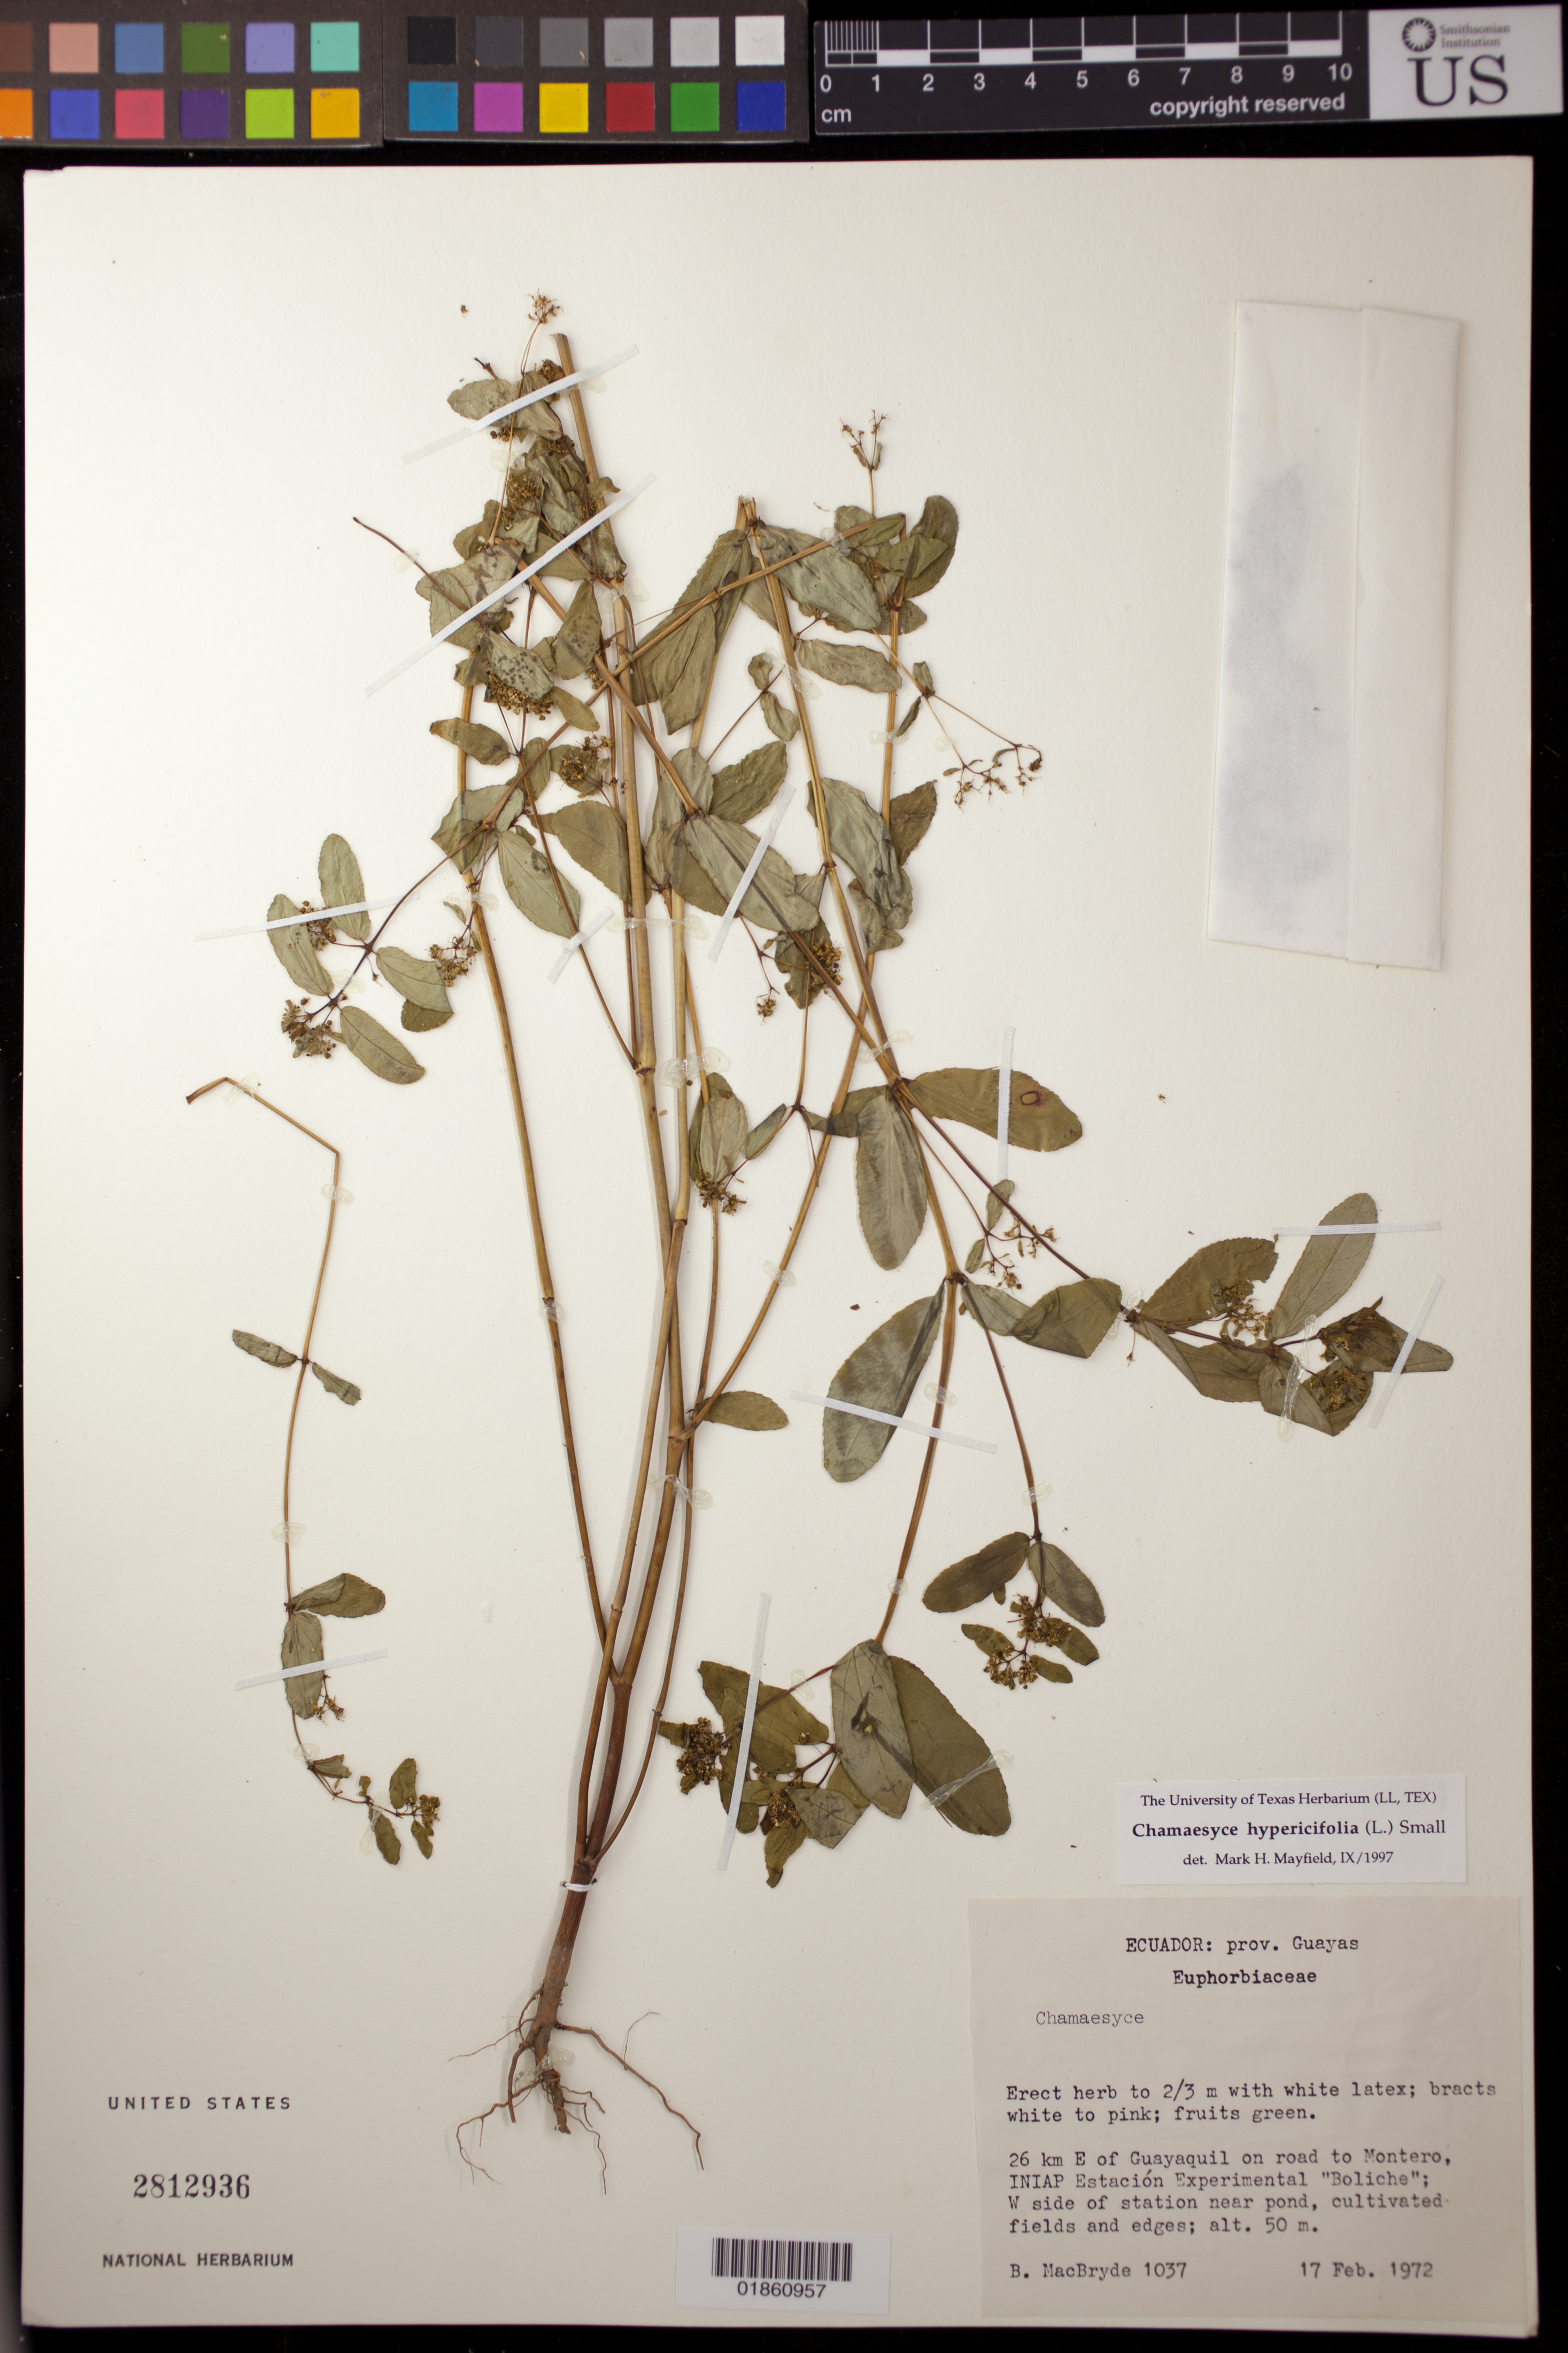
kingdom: Plantae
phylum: Tracheophyta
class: Magnoliopsida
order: Malpighiales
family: Euphorbiaceae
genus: Euphorbia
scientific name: Euphorbia hypericifolia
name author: L.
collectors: B. MacBryde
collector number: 1037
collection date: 1972-02-17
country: Ecuador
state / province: Guayas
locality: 26 km E of Guayaquil on rode to Montero, INIAP Estación Experimental "Boliche"; W side of station near pond, cultivated fields and edges;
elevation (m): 50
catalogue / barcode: US 2812936